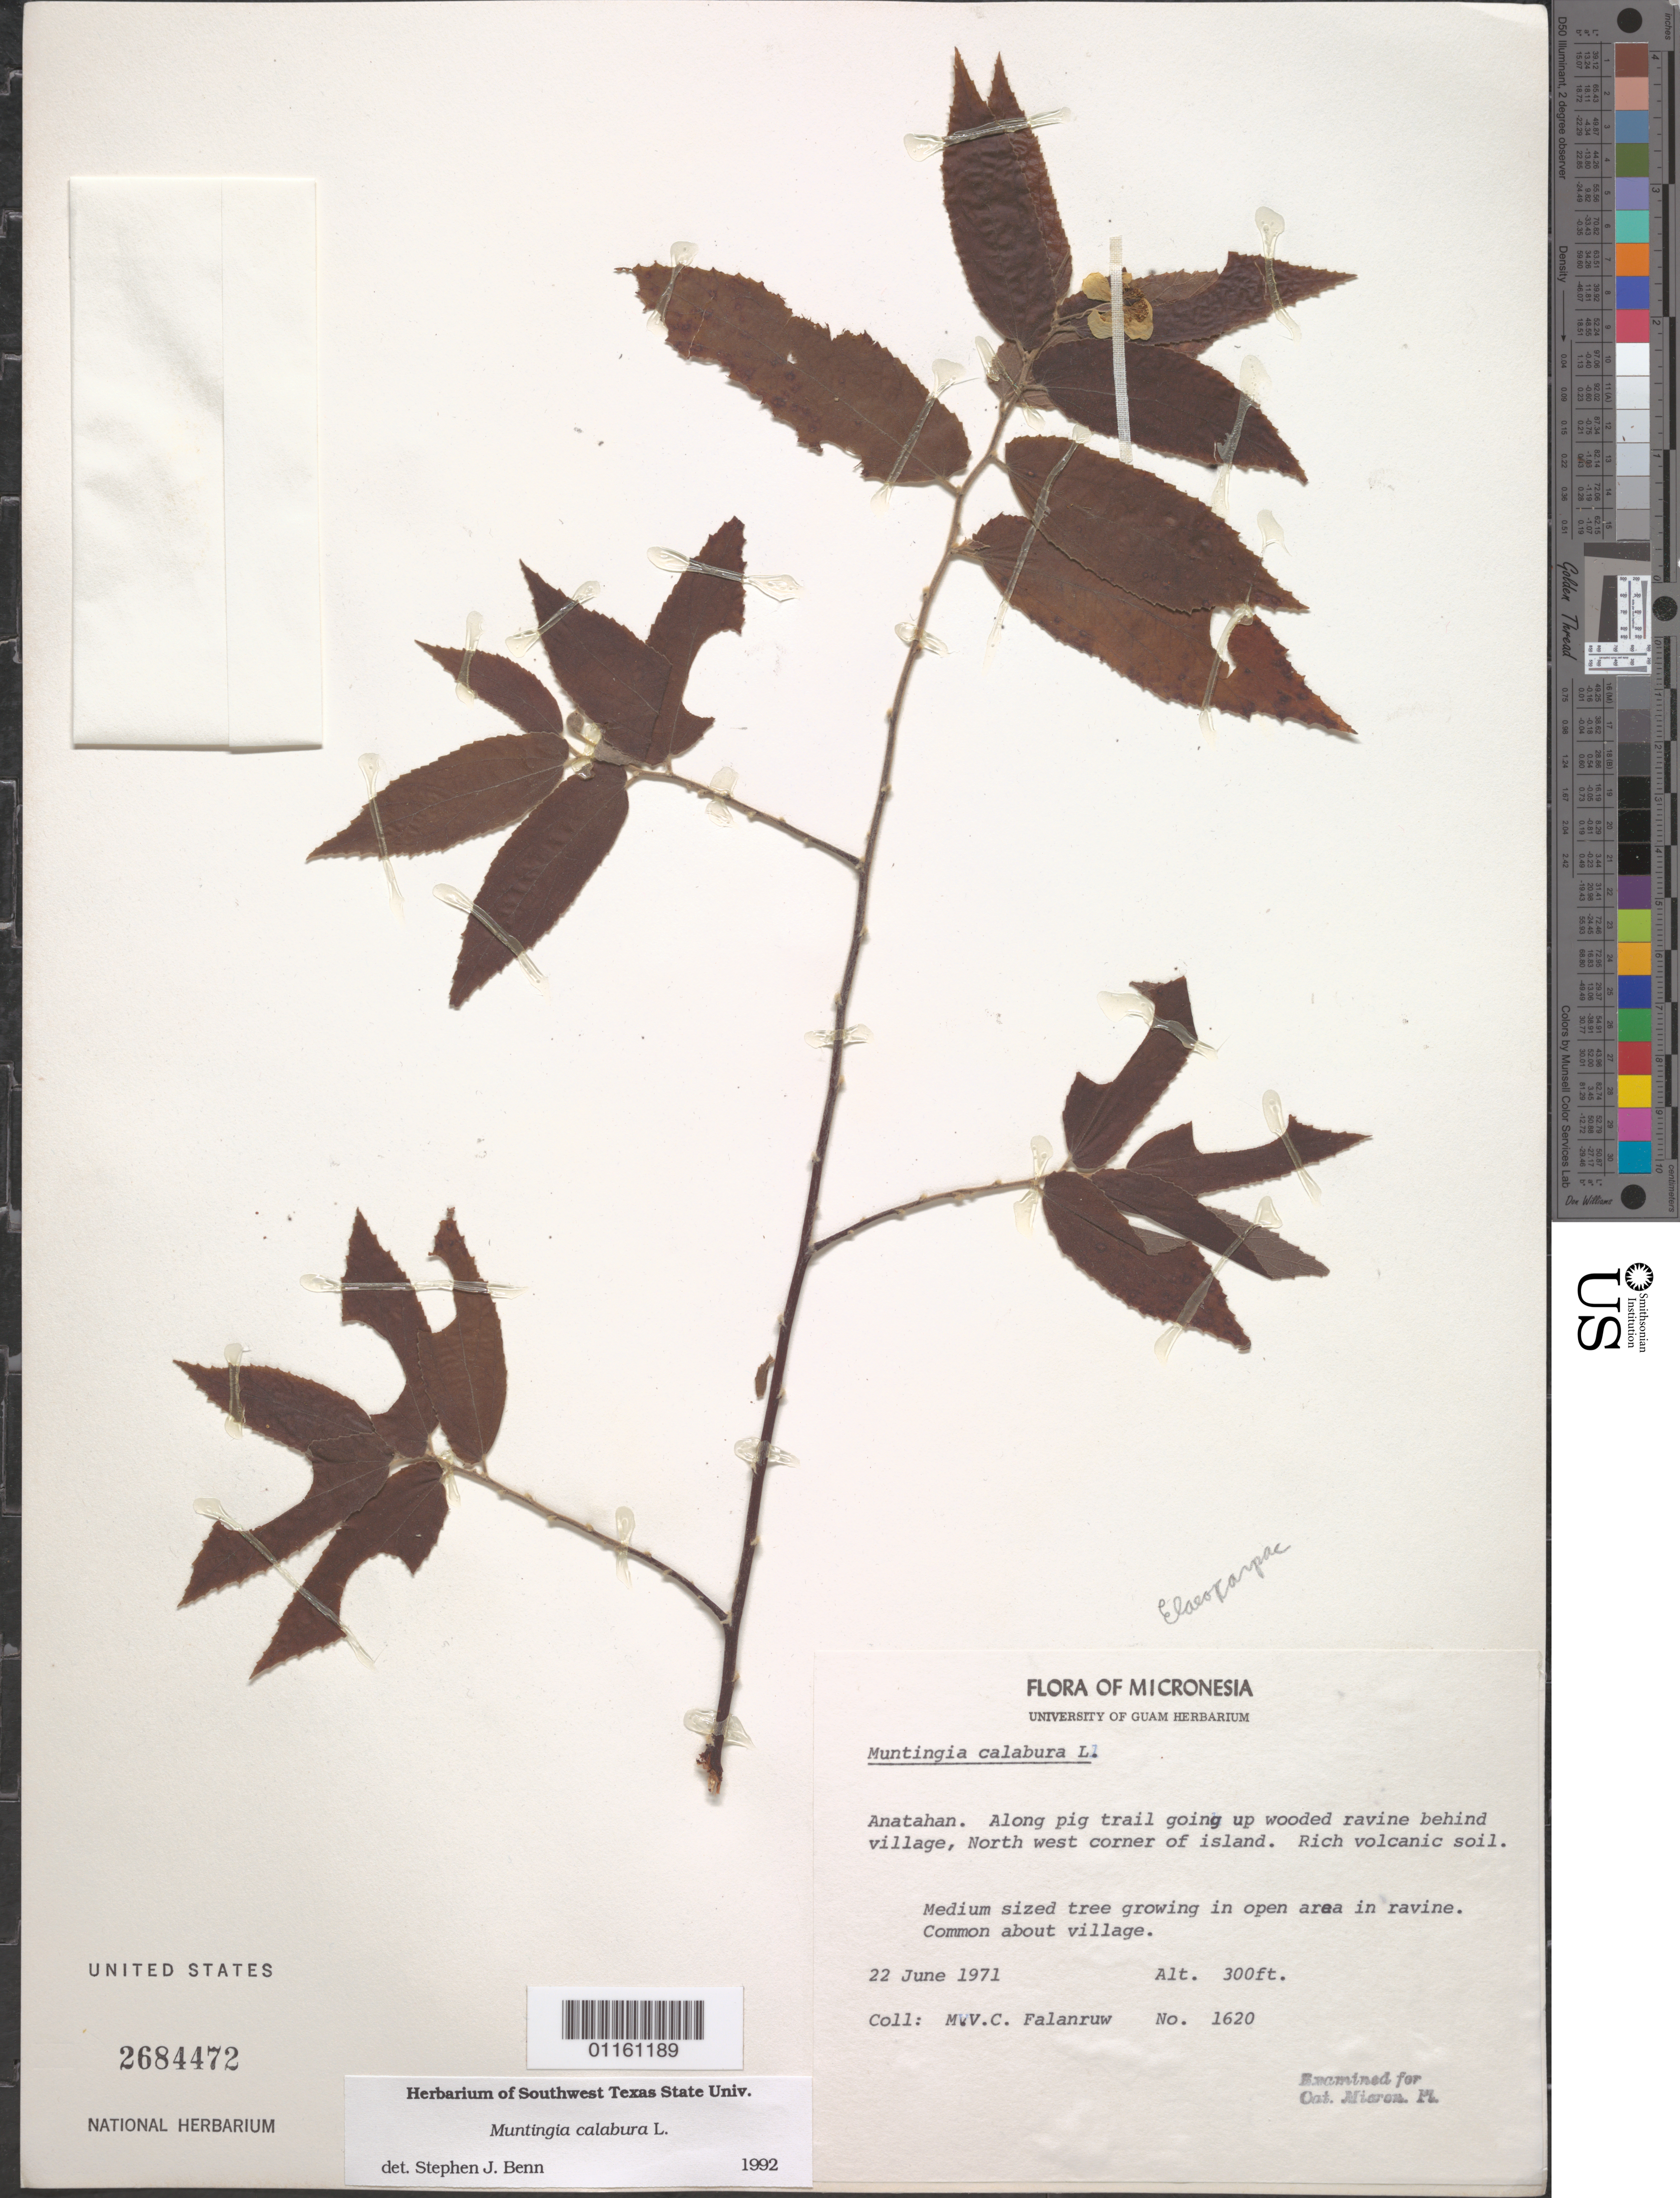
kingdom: Plantae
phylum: Tracheophyta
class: Magnoliopsida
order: Malvales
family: Muntingiaceae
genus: Muntingia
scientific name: Muntingia calabura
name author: L.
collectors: M. Falanruw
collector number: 1620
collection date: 1971-06-22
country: Northern Mariana Islands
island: Anatahan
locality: Anatahan,along pig trail going up wooded ravine behind village, NW corner of island.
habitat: Rich volcanic soil.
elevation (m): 91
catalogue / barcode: US 2684472